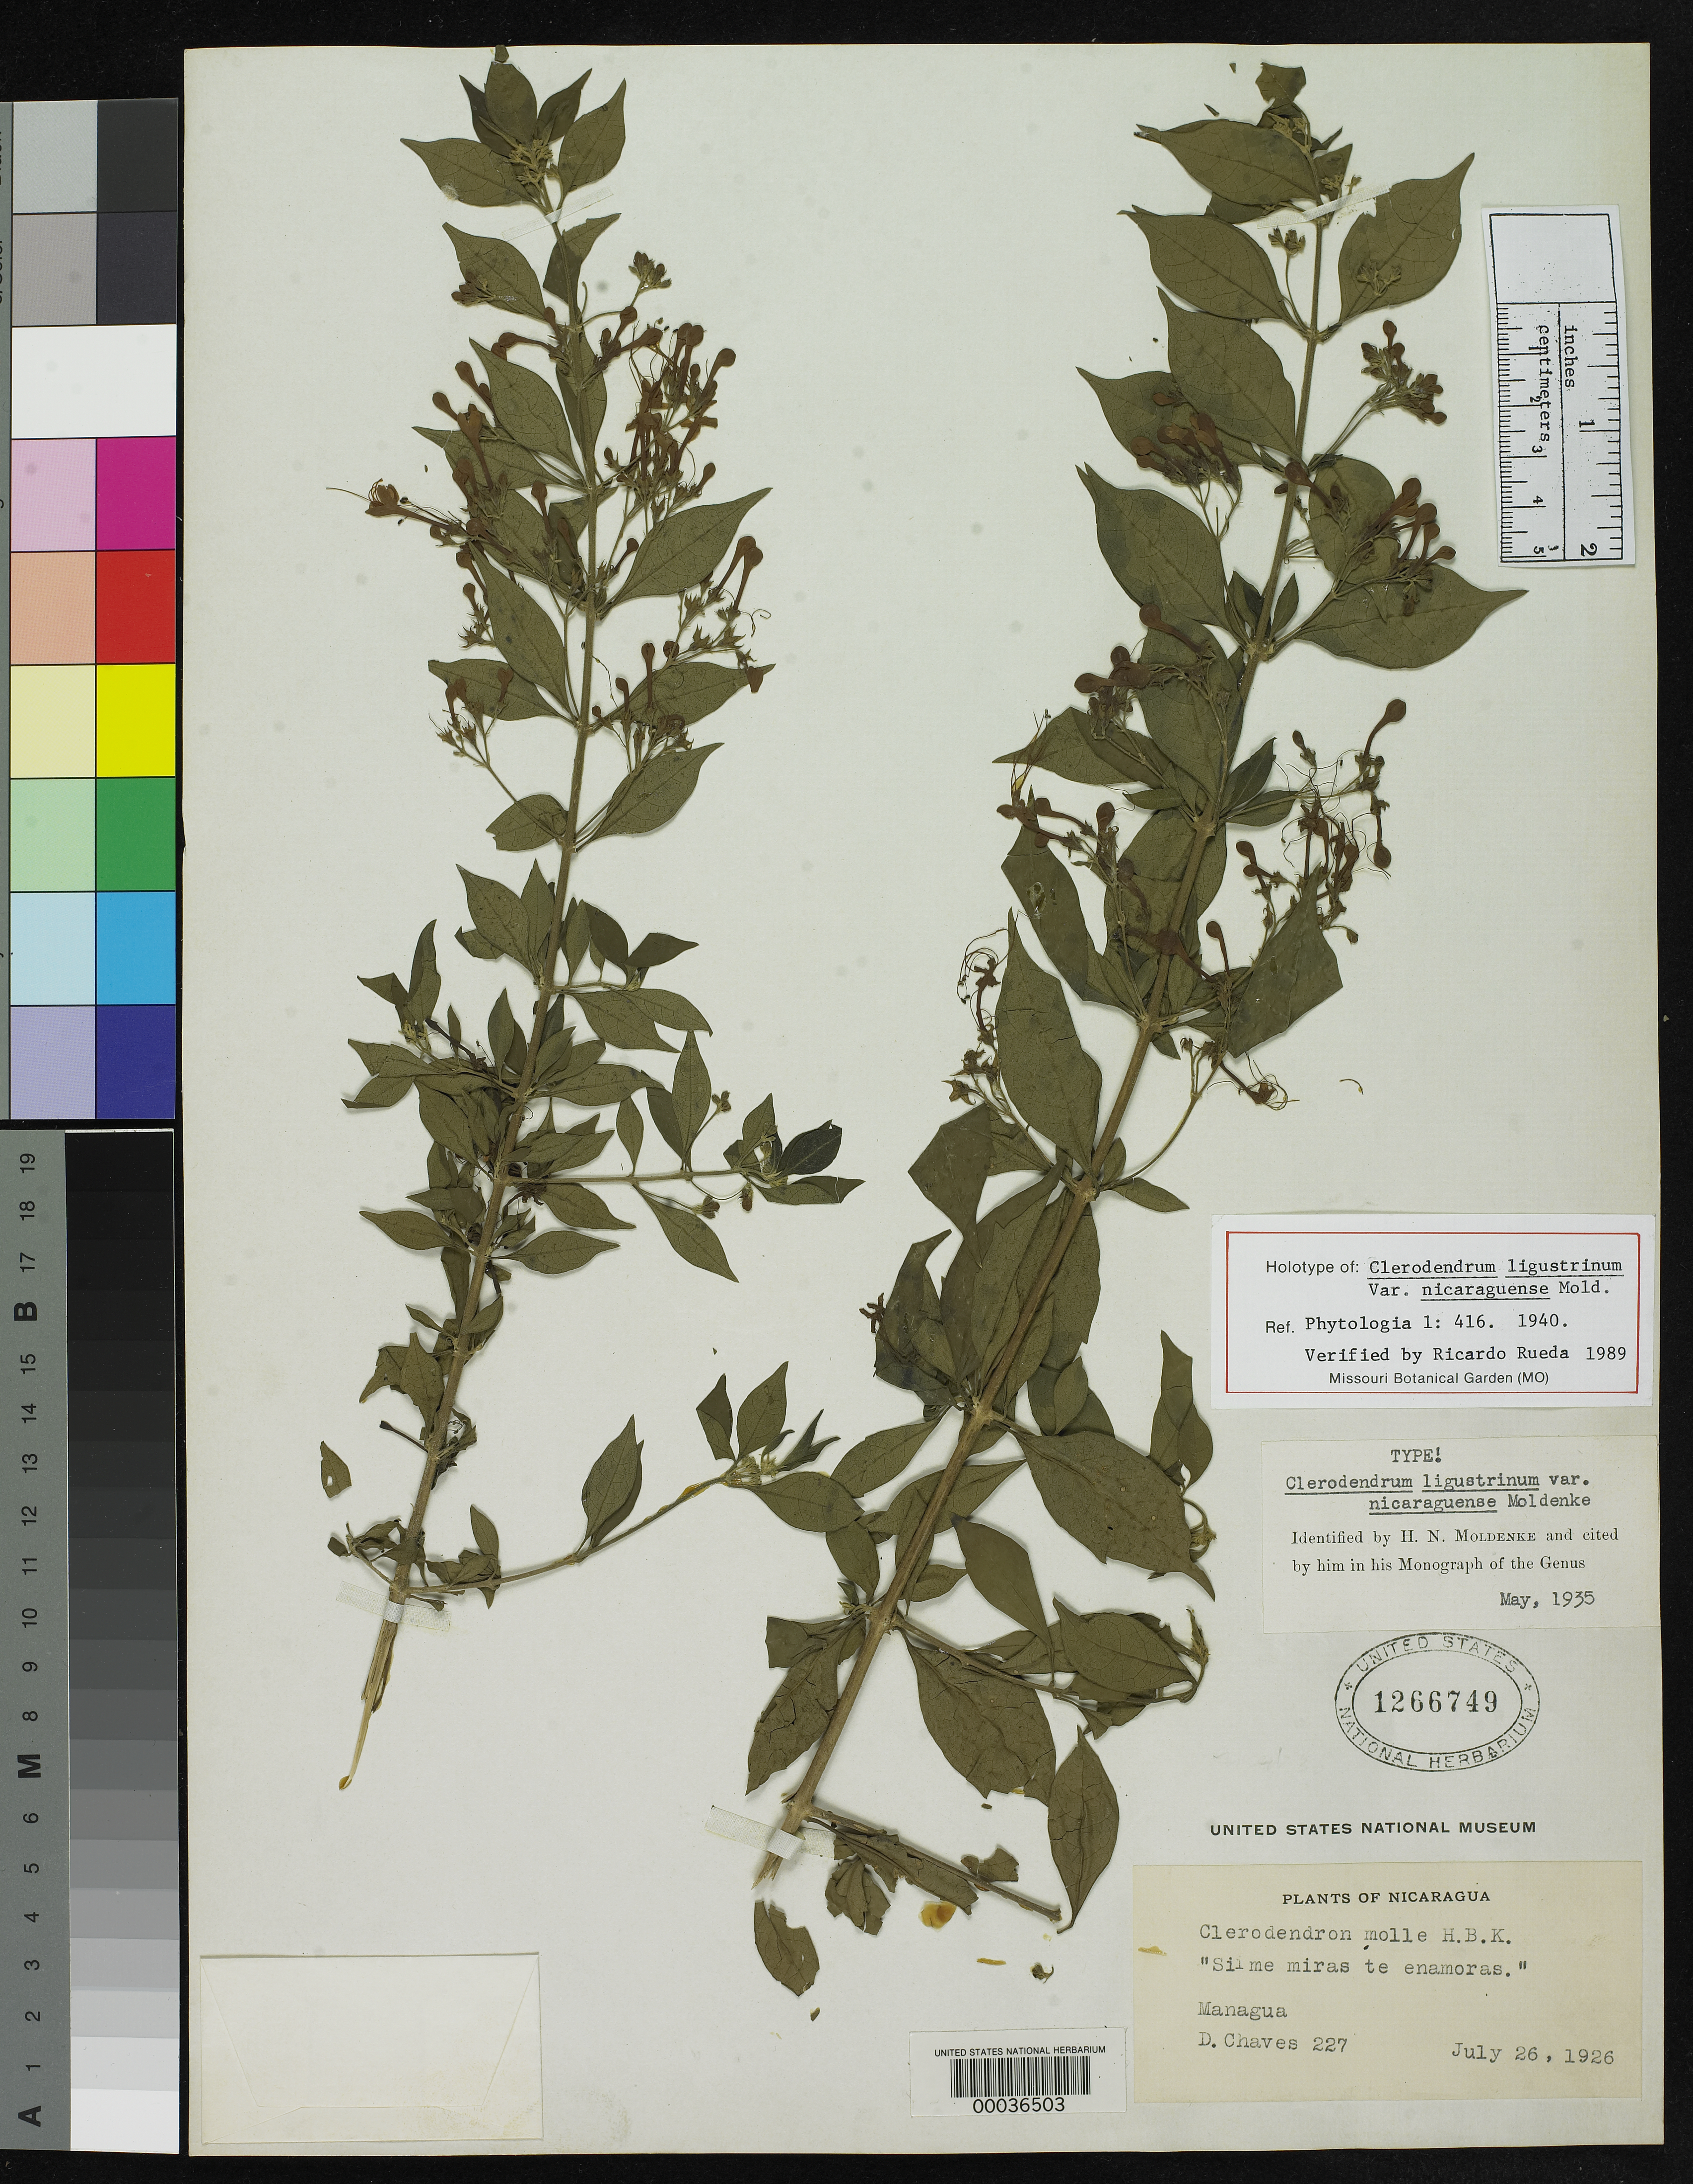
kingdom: Plantae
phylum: Tracheophyta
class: Magnoliopsida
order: Lamiales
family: Lamiaceae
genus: Clerodendrum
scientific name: Clerodendrum ligustrinum var. nicaragumse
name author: Moldenke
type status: Holotype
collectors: D. Chaves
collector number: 227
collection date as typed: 26 Jul 1926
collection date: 1926-07-26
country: Nicaragua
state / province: Managua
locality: Managua.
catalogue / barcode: US 1266749